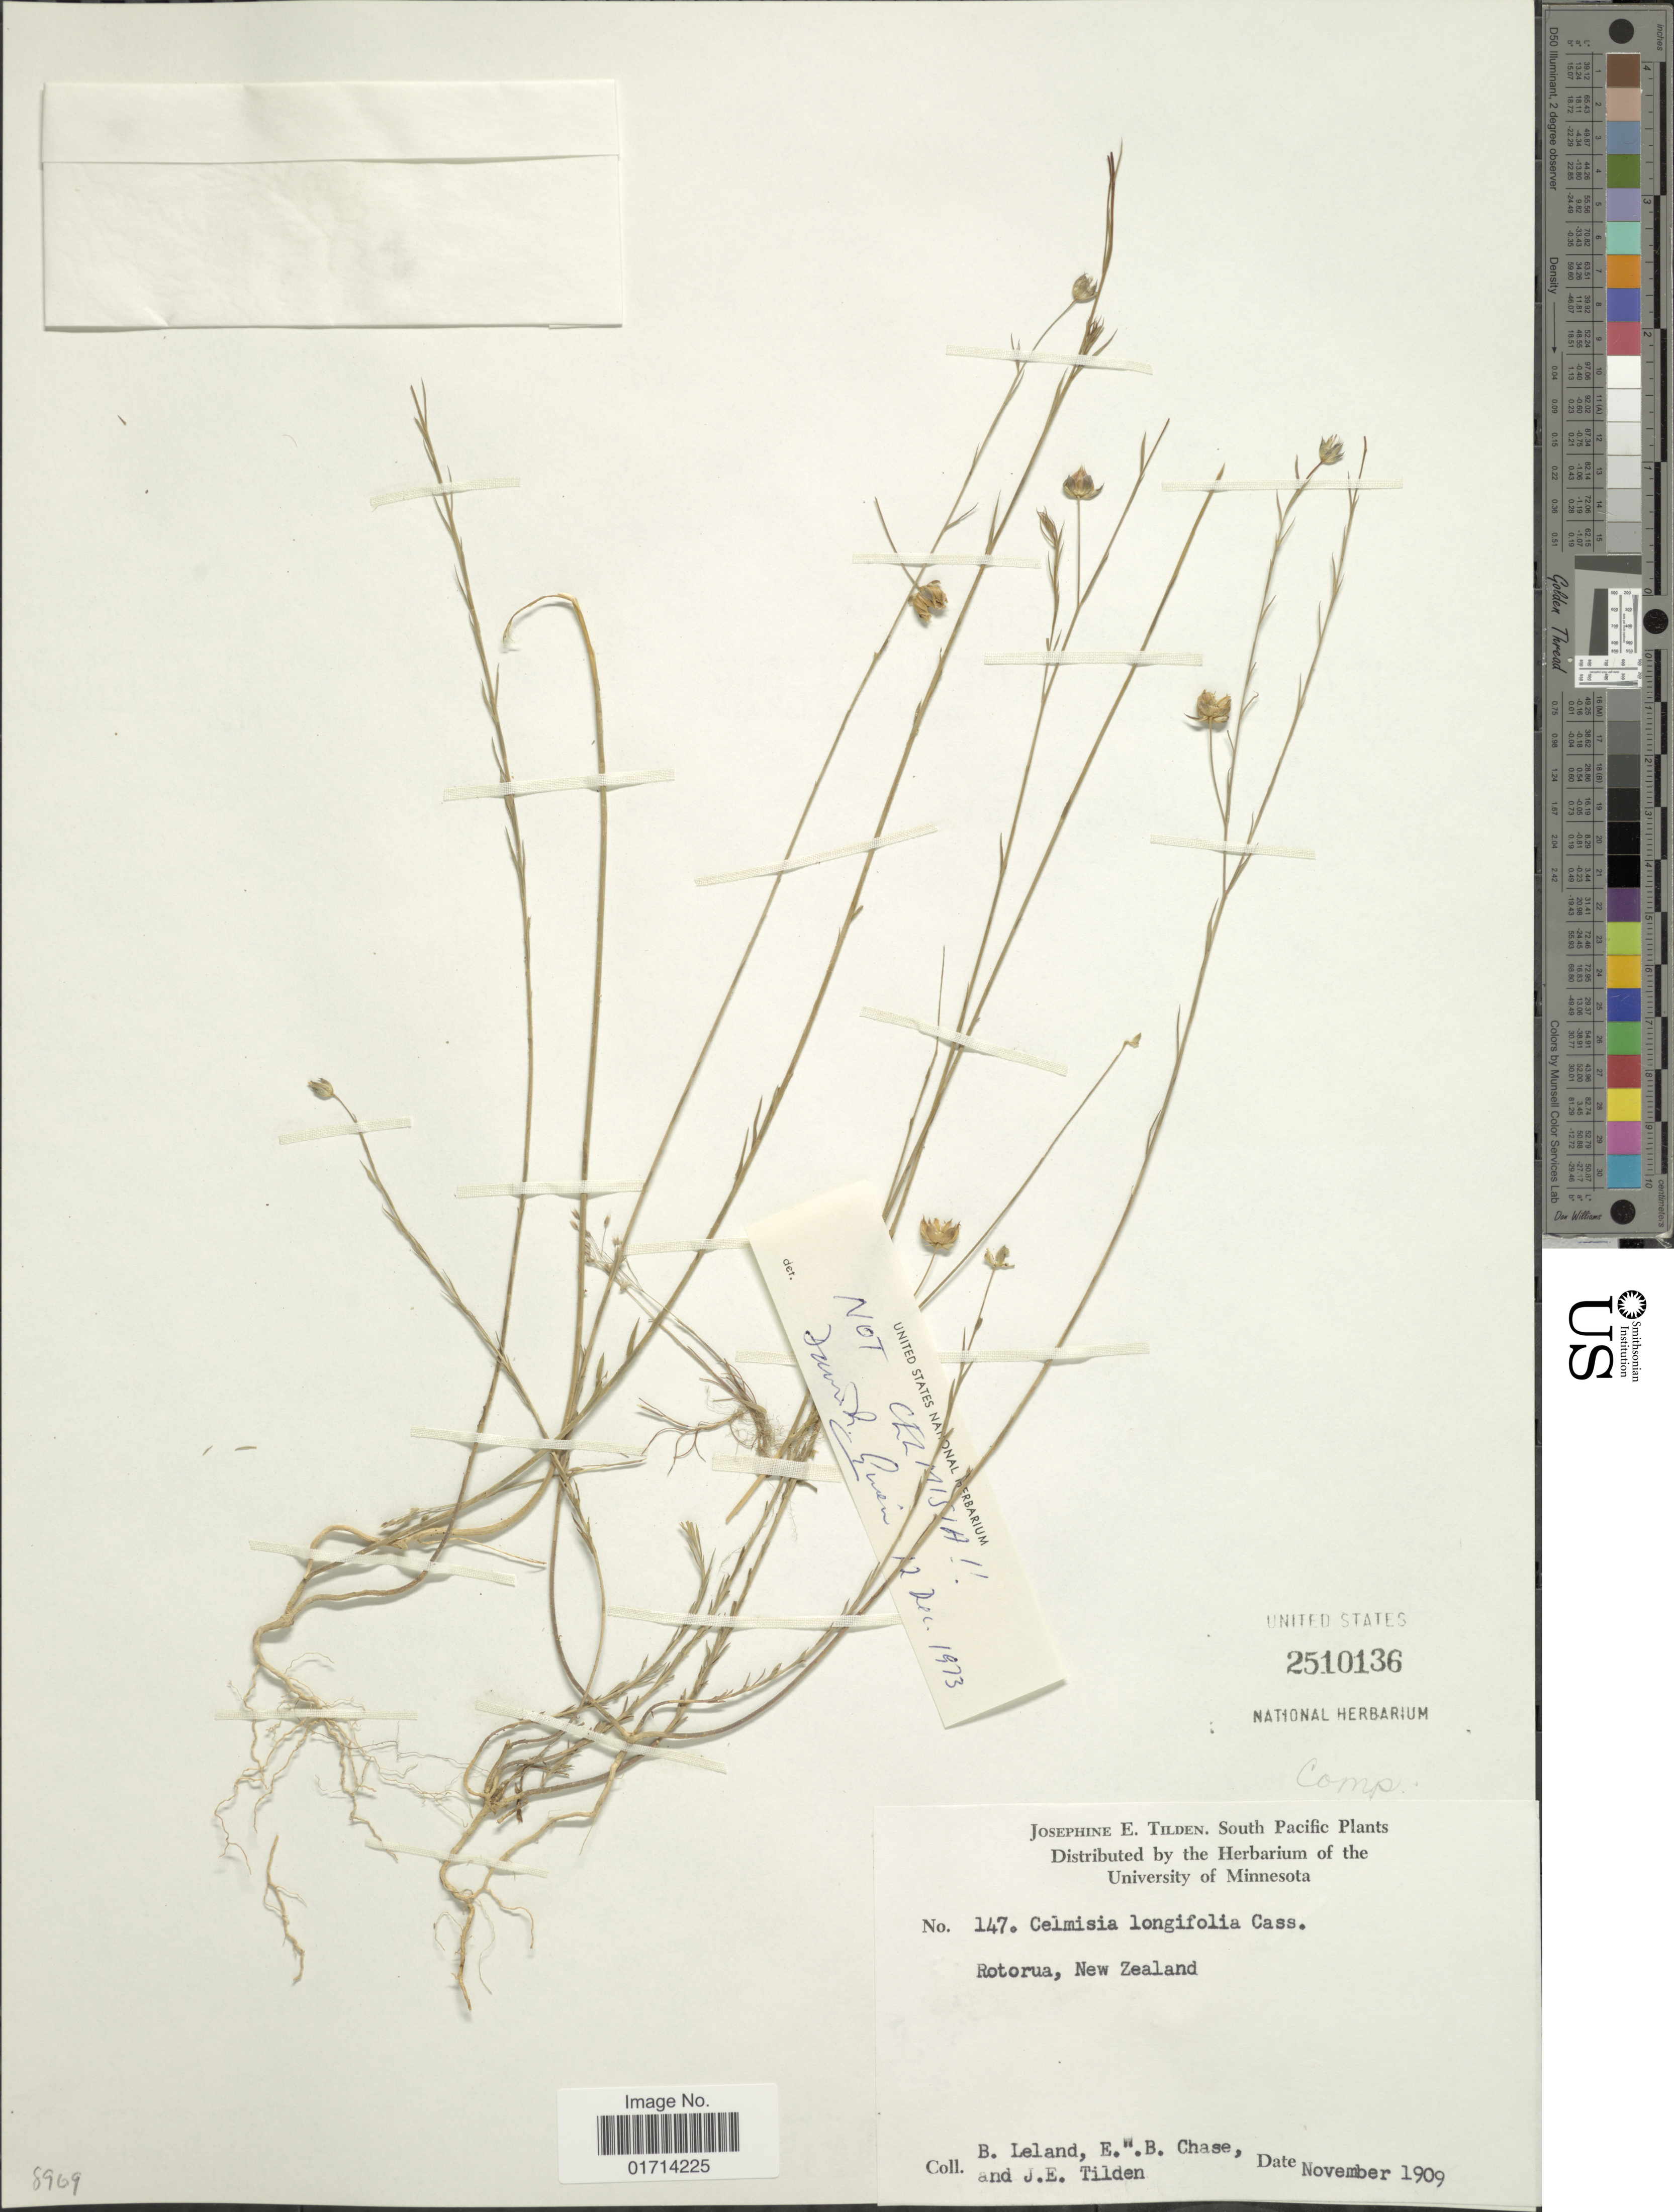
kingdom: Plantae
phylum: Tracheophyta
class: Magnoliopsida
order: Asterales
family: Asteraceae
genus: Celmisia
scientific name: Celmisia longifolia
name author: Cass.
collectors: B. Leland, E. W. Chase & J. E. Tilden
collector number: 147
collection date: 1909-11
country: New Zealand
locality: Rotorua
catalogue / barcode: US 2510136